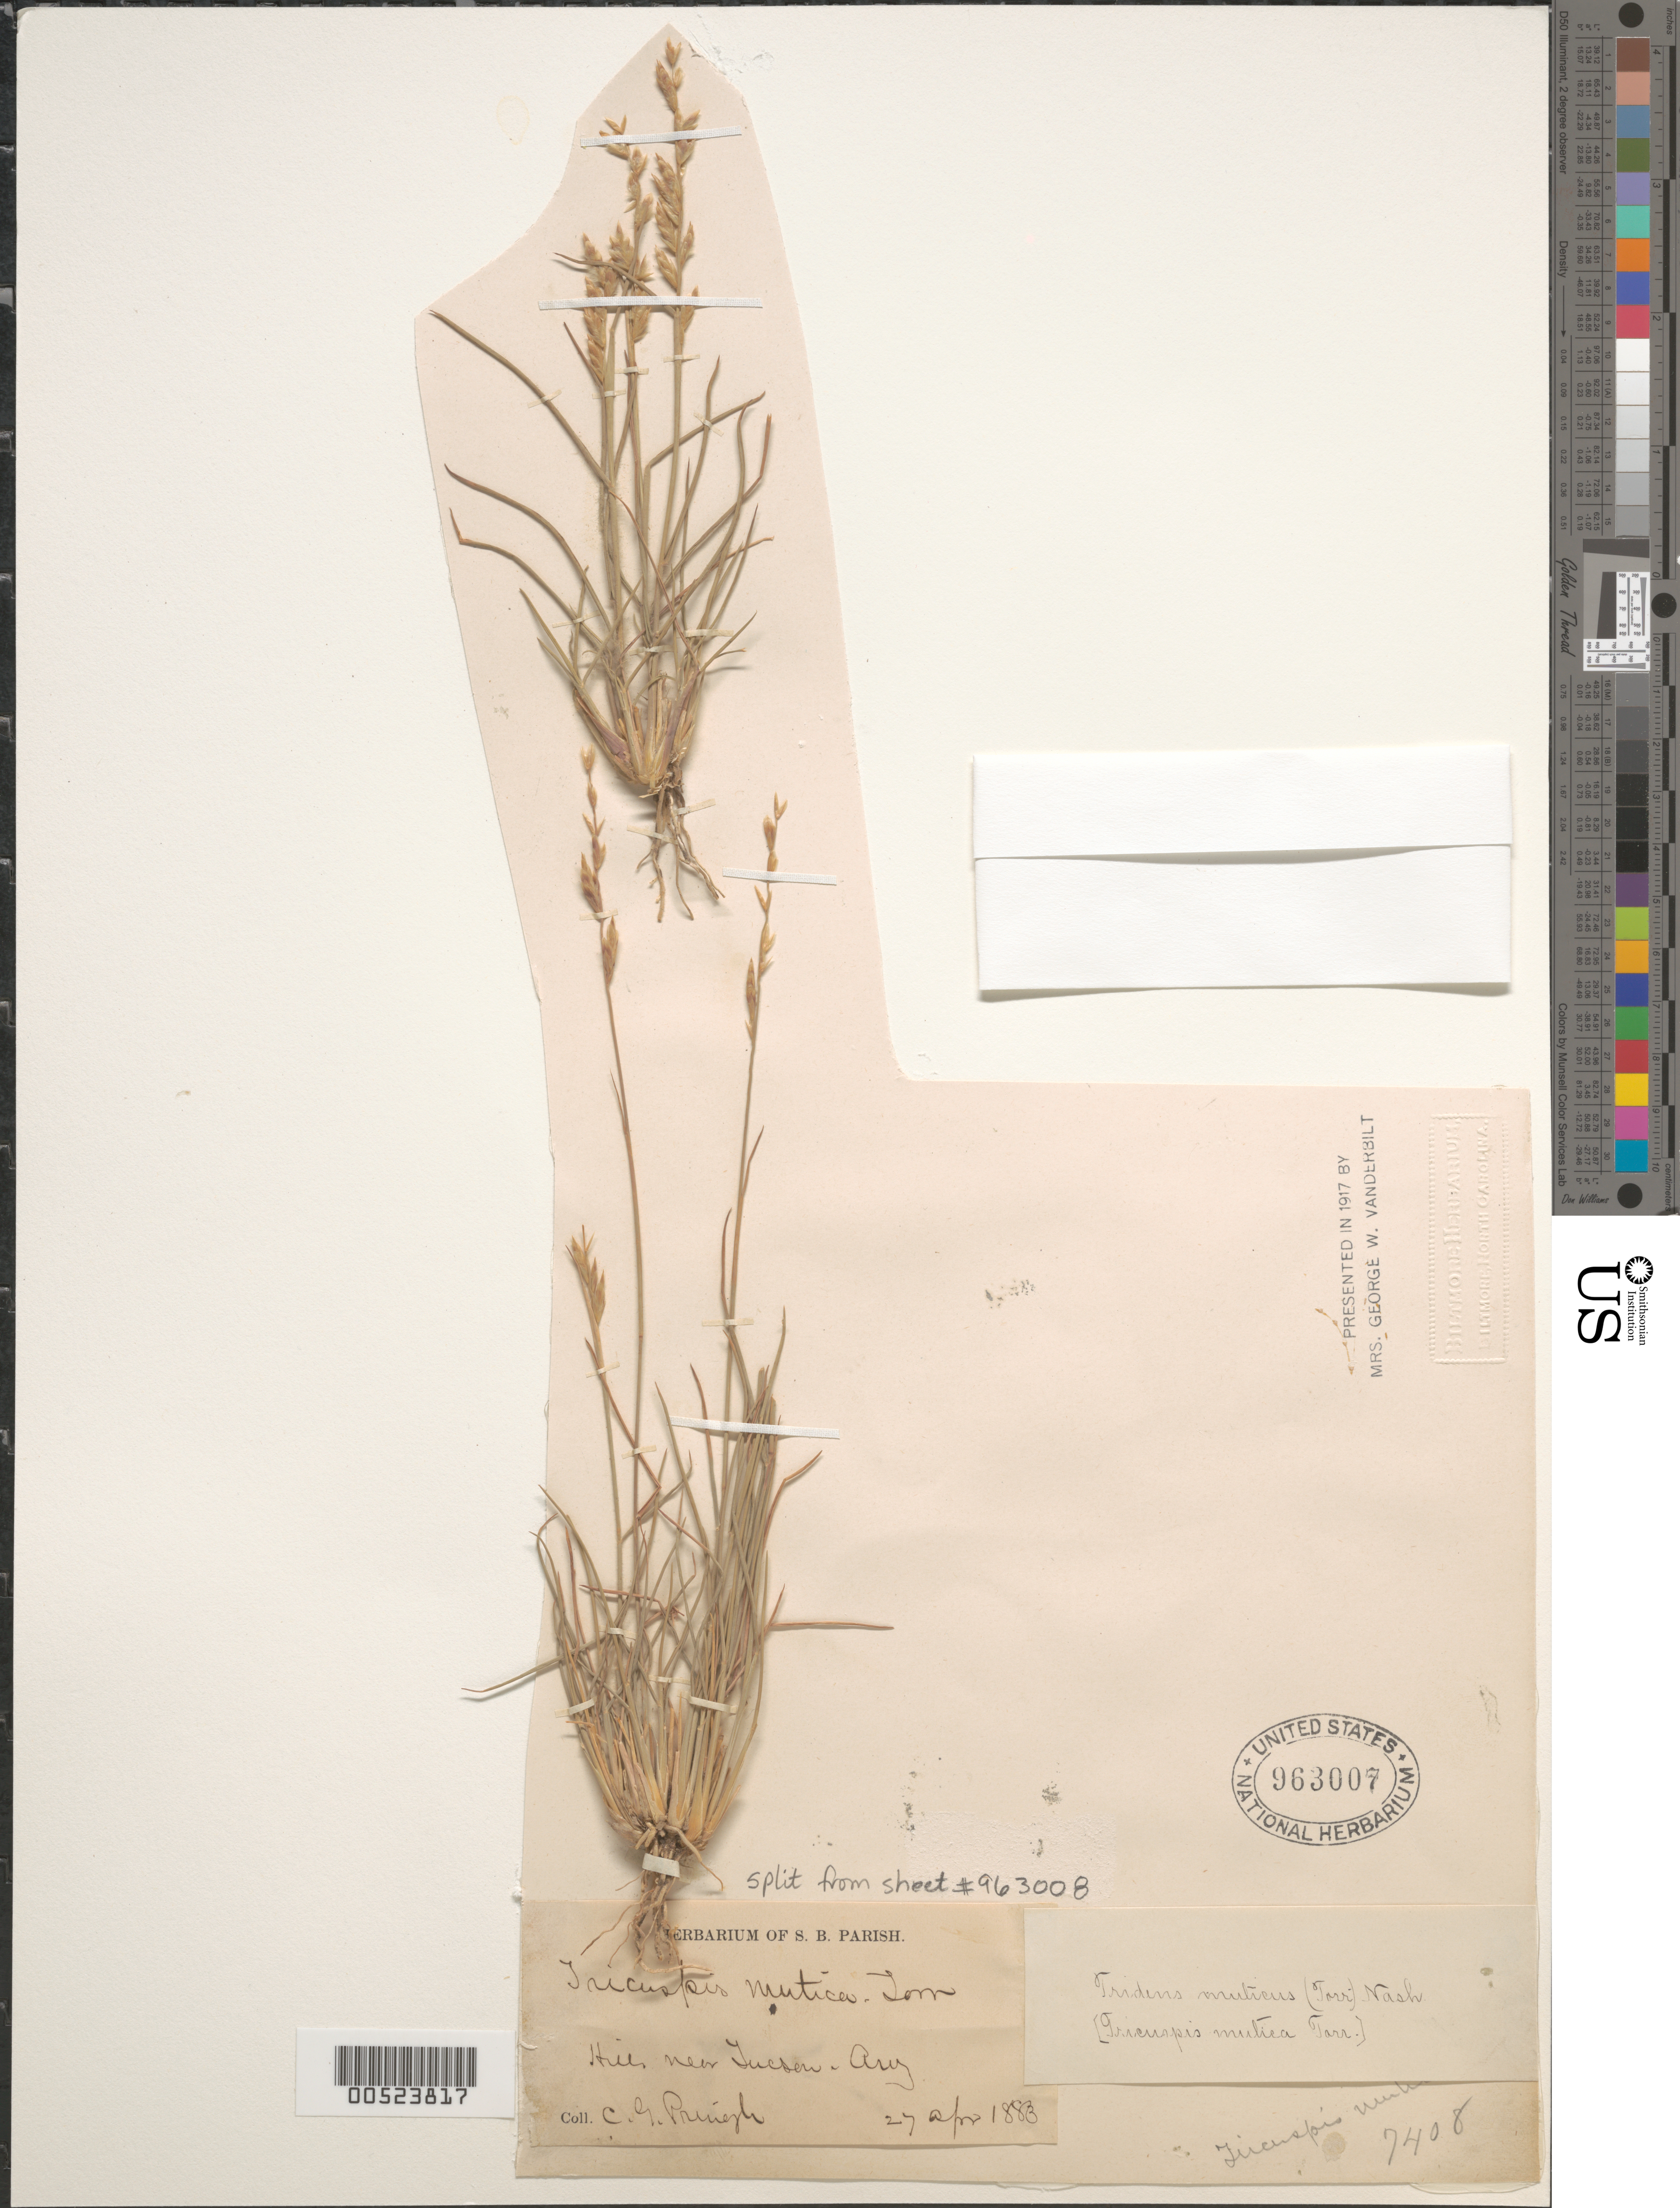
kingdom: Plantae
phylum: Tracheophyta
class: Liliopsida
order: Poales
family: Poaceae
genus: Tricuspis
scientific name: Tricuspis mutica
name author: Torr.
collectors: C. G. Pringle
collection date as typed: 27 Apr 1883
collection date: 1883-04-27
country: United States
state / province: Arizona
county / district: Pima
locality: Hills near Tucson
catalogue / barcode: US 963007